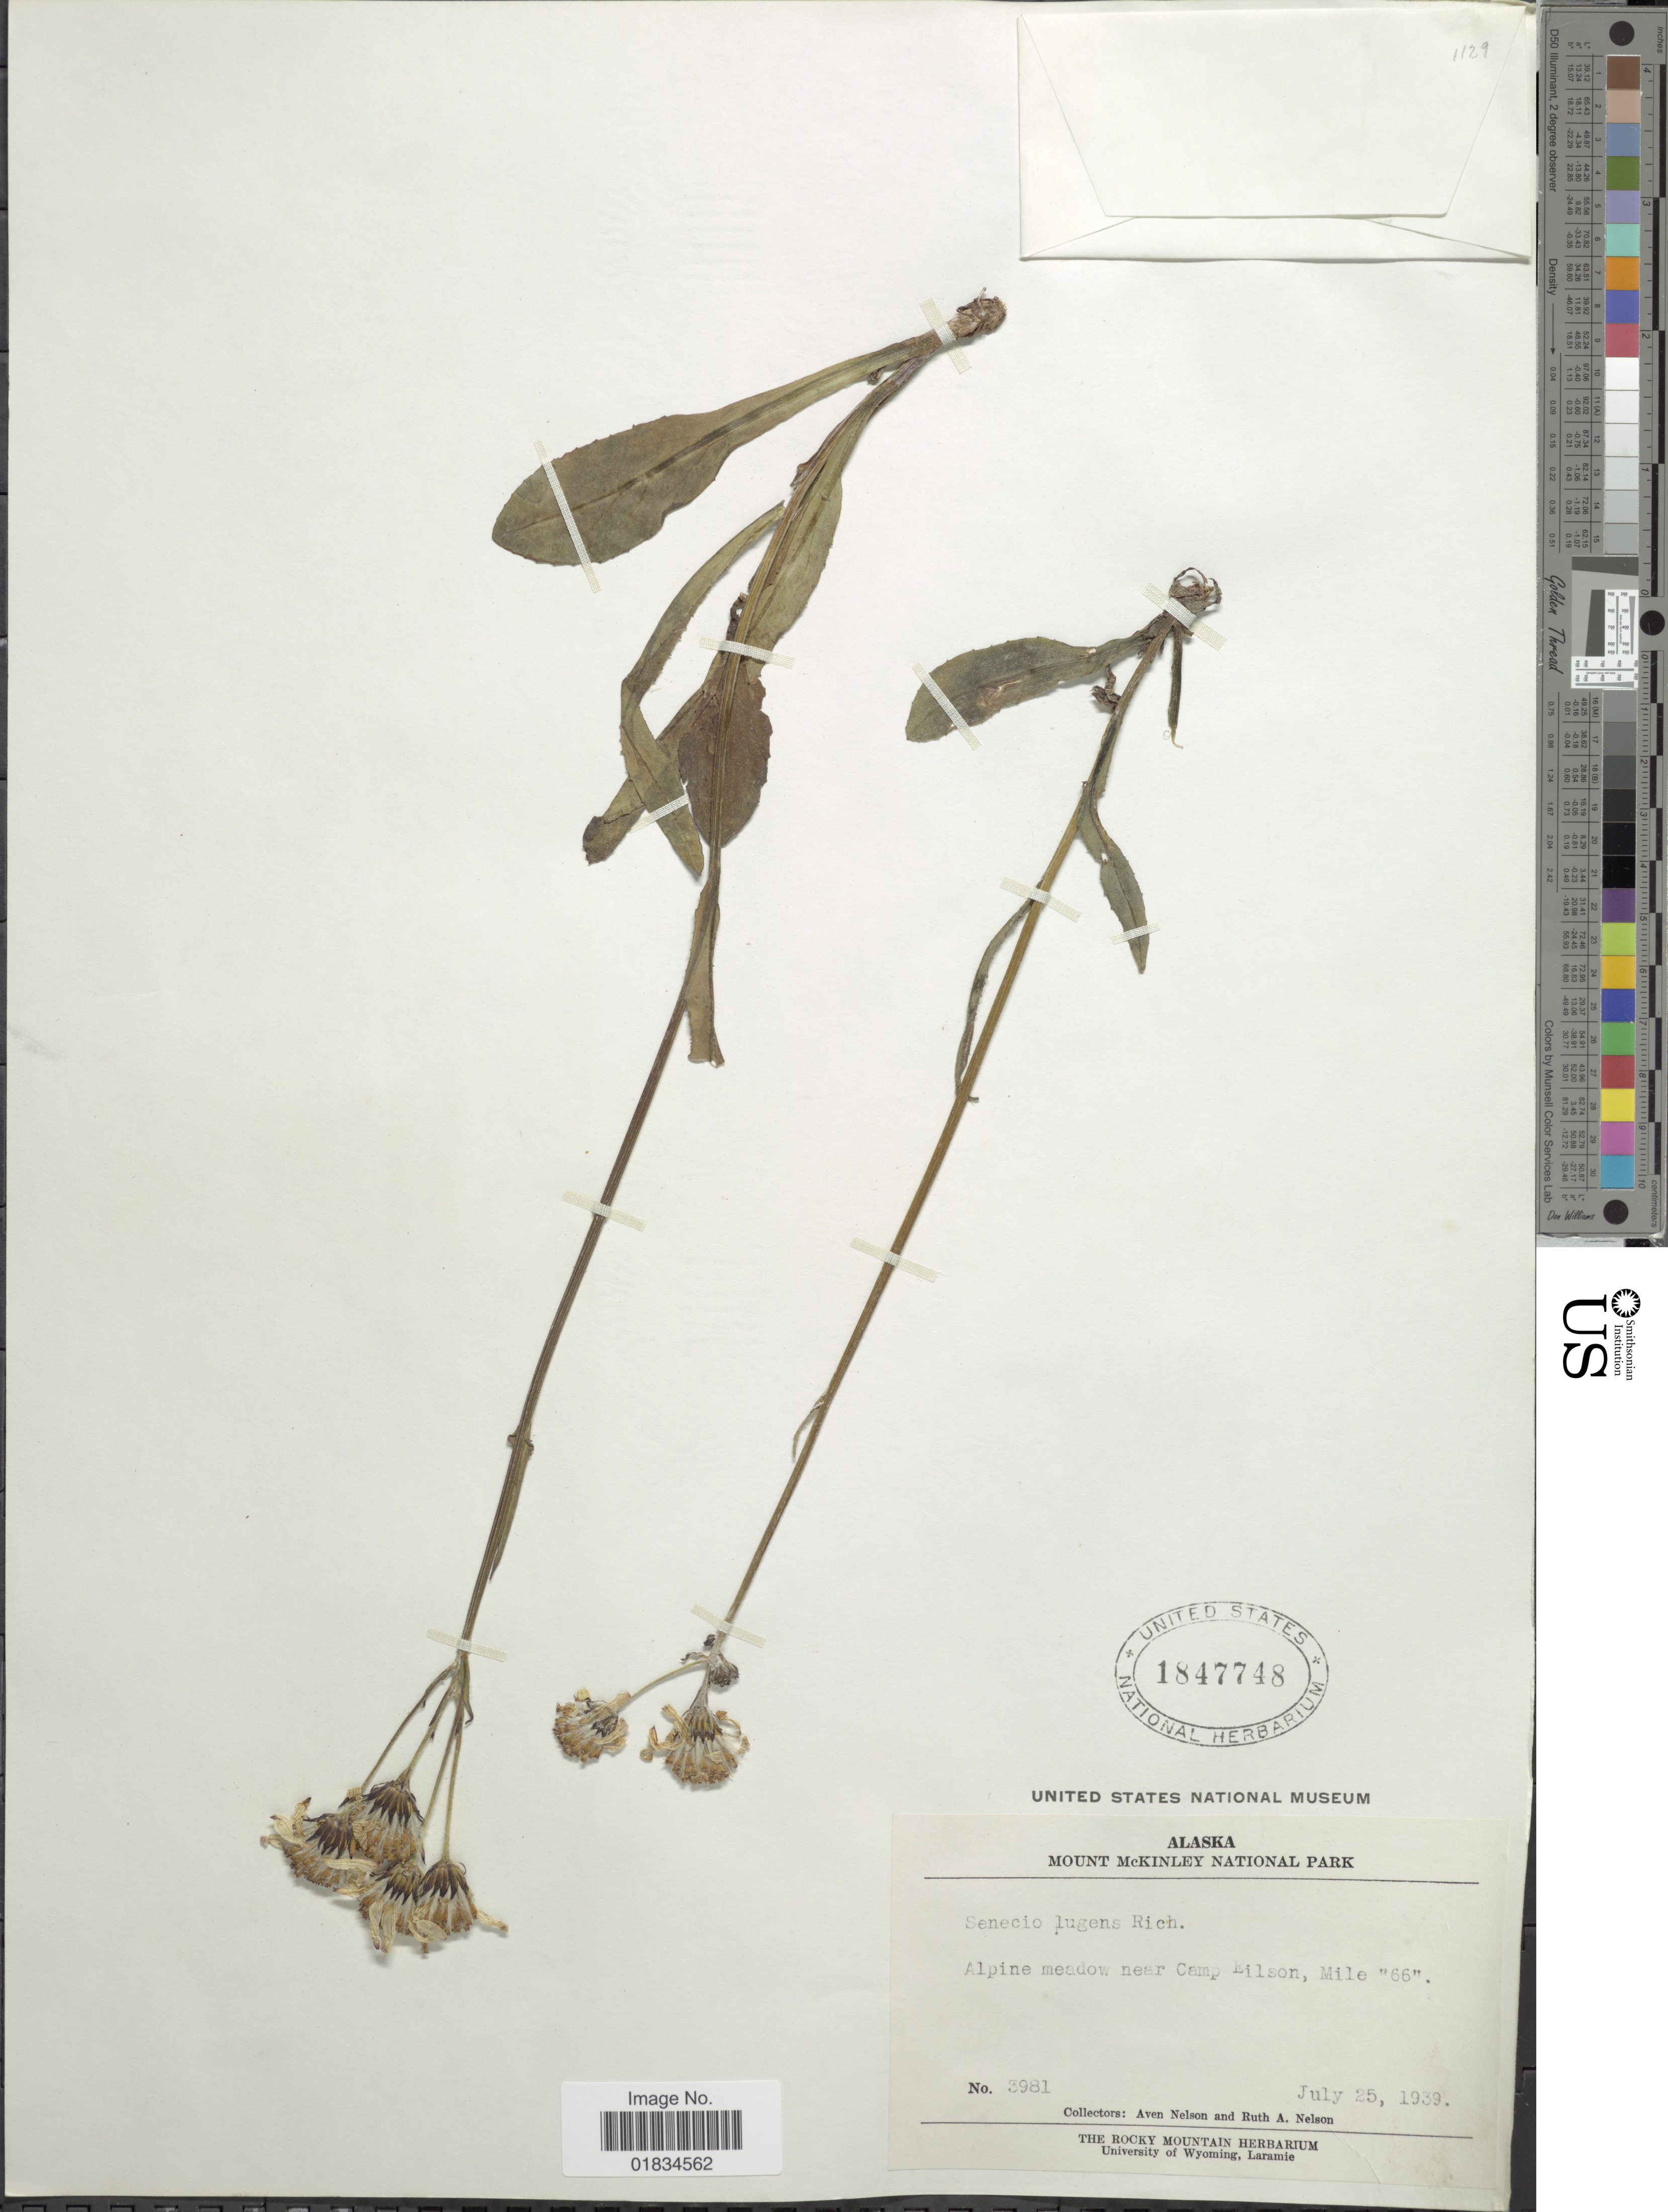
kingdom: Plantae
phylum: Tracheophyta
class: Magnoliopsida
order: Asterales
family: Asteraceae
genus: Senecio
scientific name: Senecio lugens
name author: Richardson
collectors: A. Nelson & R. A. Nelson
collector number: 3981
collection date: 1939-07-25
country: United States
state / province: Alaska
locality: Near Camp Eilson, Mile "66"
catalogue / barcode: US 1847748